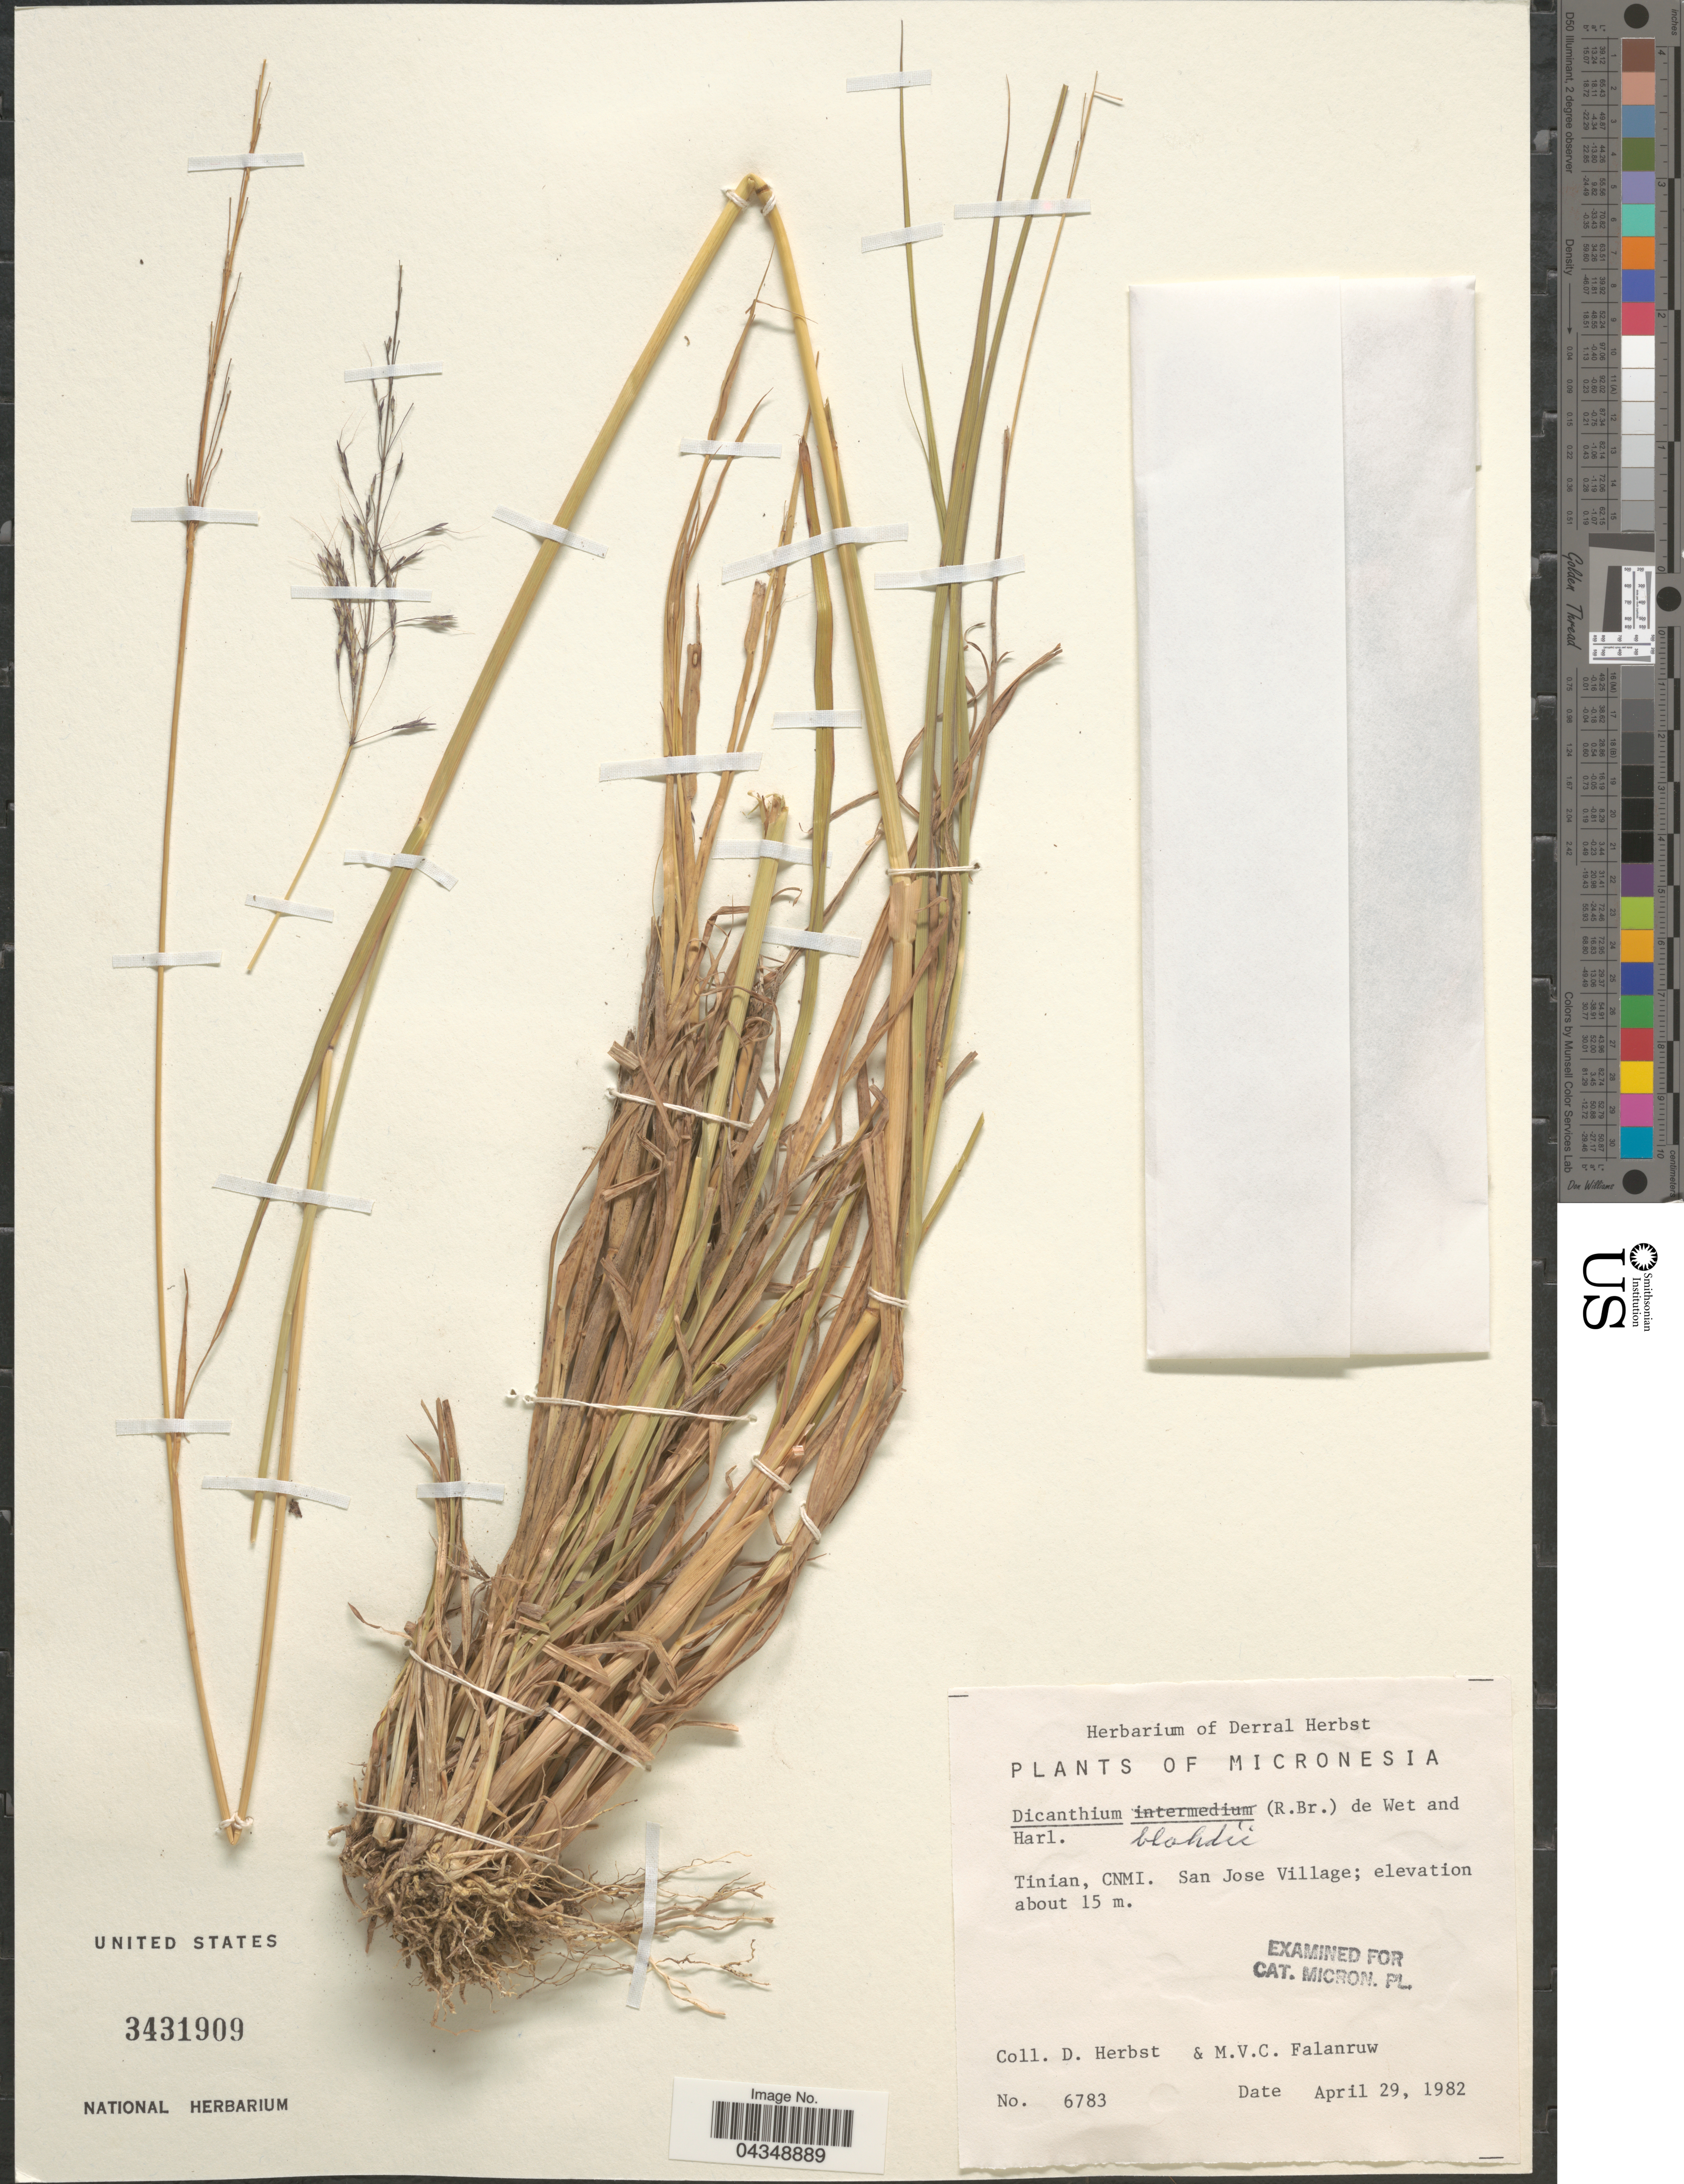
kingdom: Plantae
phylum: Tracheophyta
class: Liliopsida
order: Poales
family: Poaceae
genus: Bothriochloa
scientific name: Bothriochloa bladhii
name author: (Retz.) S.T. Blake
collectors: D. Herbst & M. V. Falanruw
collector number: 6783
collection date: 1982-04-29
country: Northern Mariana Islands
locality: Micronesia. Tinian, CNMI. San Jose Village.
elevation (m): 15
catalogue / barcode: US 3431909